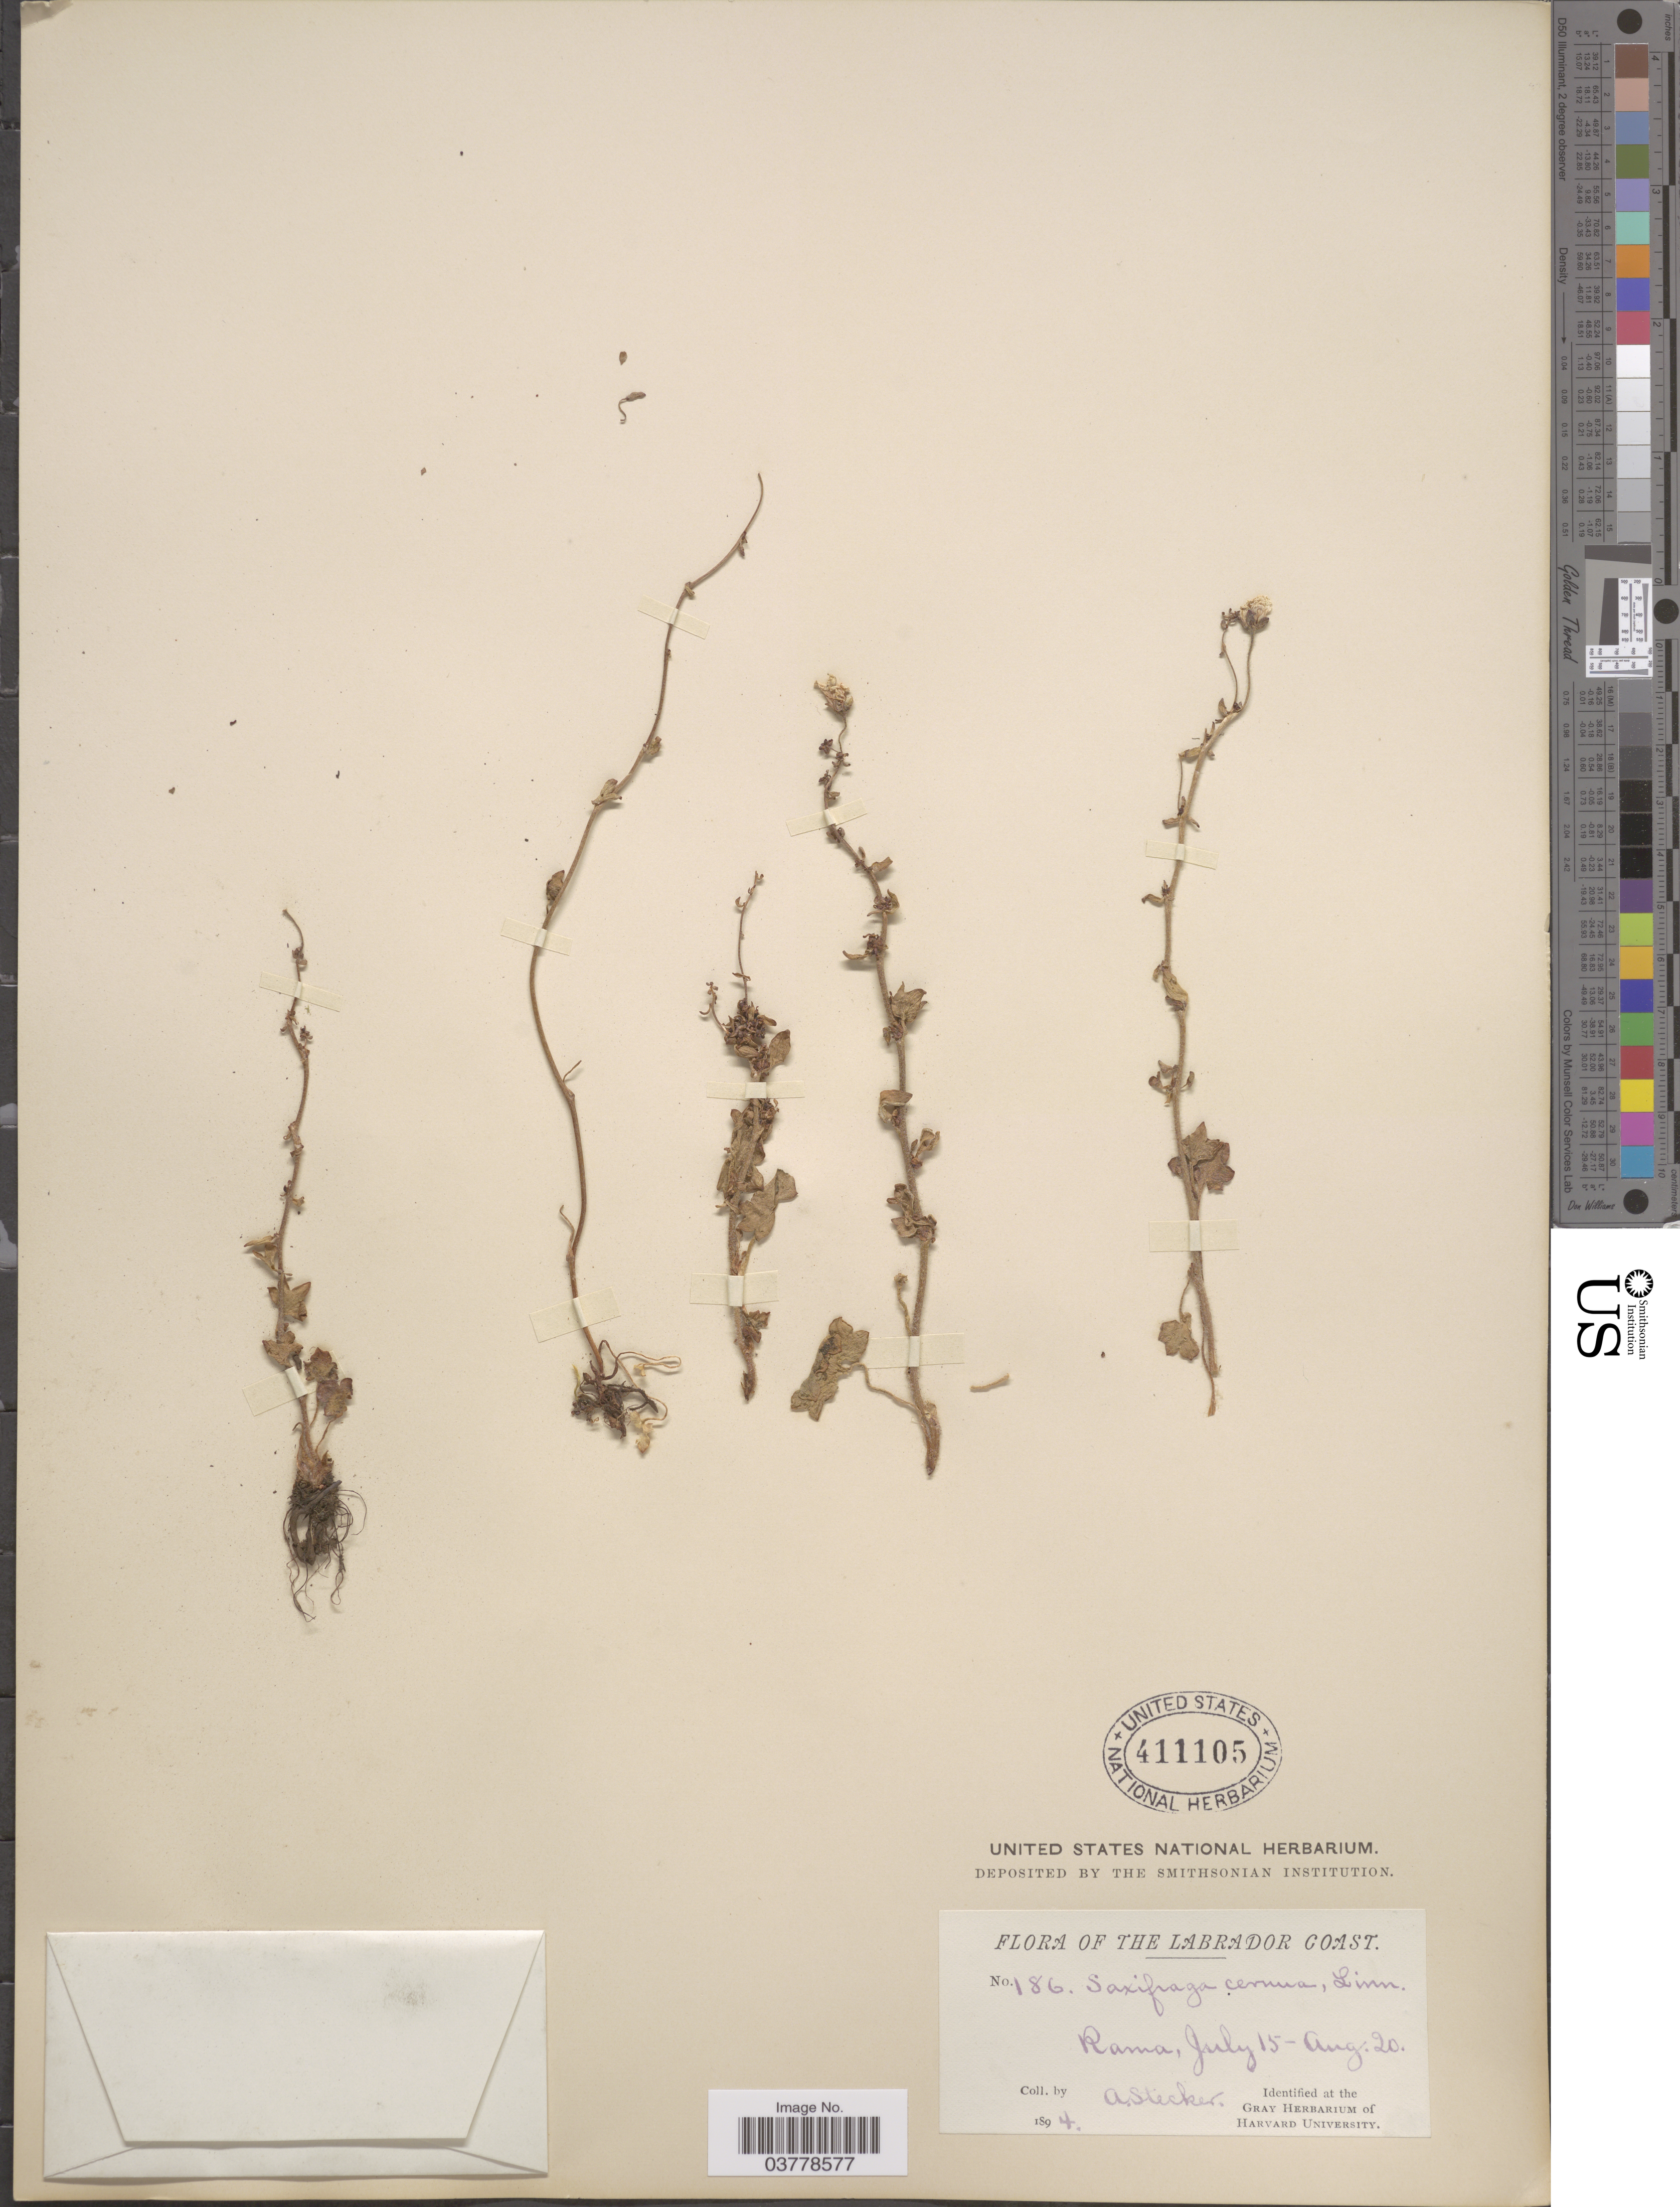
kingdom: Plantae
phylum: Tracheophyta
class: Magnoliopsida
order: Saxifragales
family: Saxifragaceae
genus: Saxifraga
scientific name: Saxifraga cernua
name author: L.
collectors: A. Stecker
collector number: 186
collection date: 1894-07-15/1894-08-20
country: Canada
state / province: Newfoundland and Labrador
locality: The Labrador Coast. Rama.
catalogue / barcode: US 411105